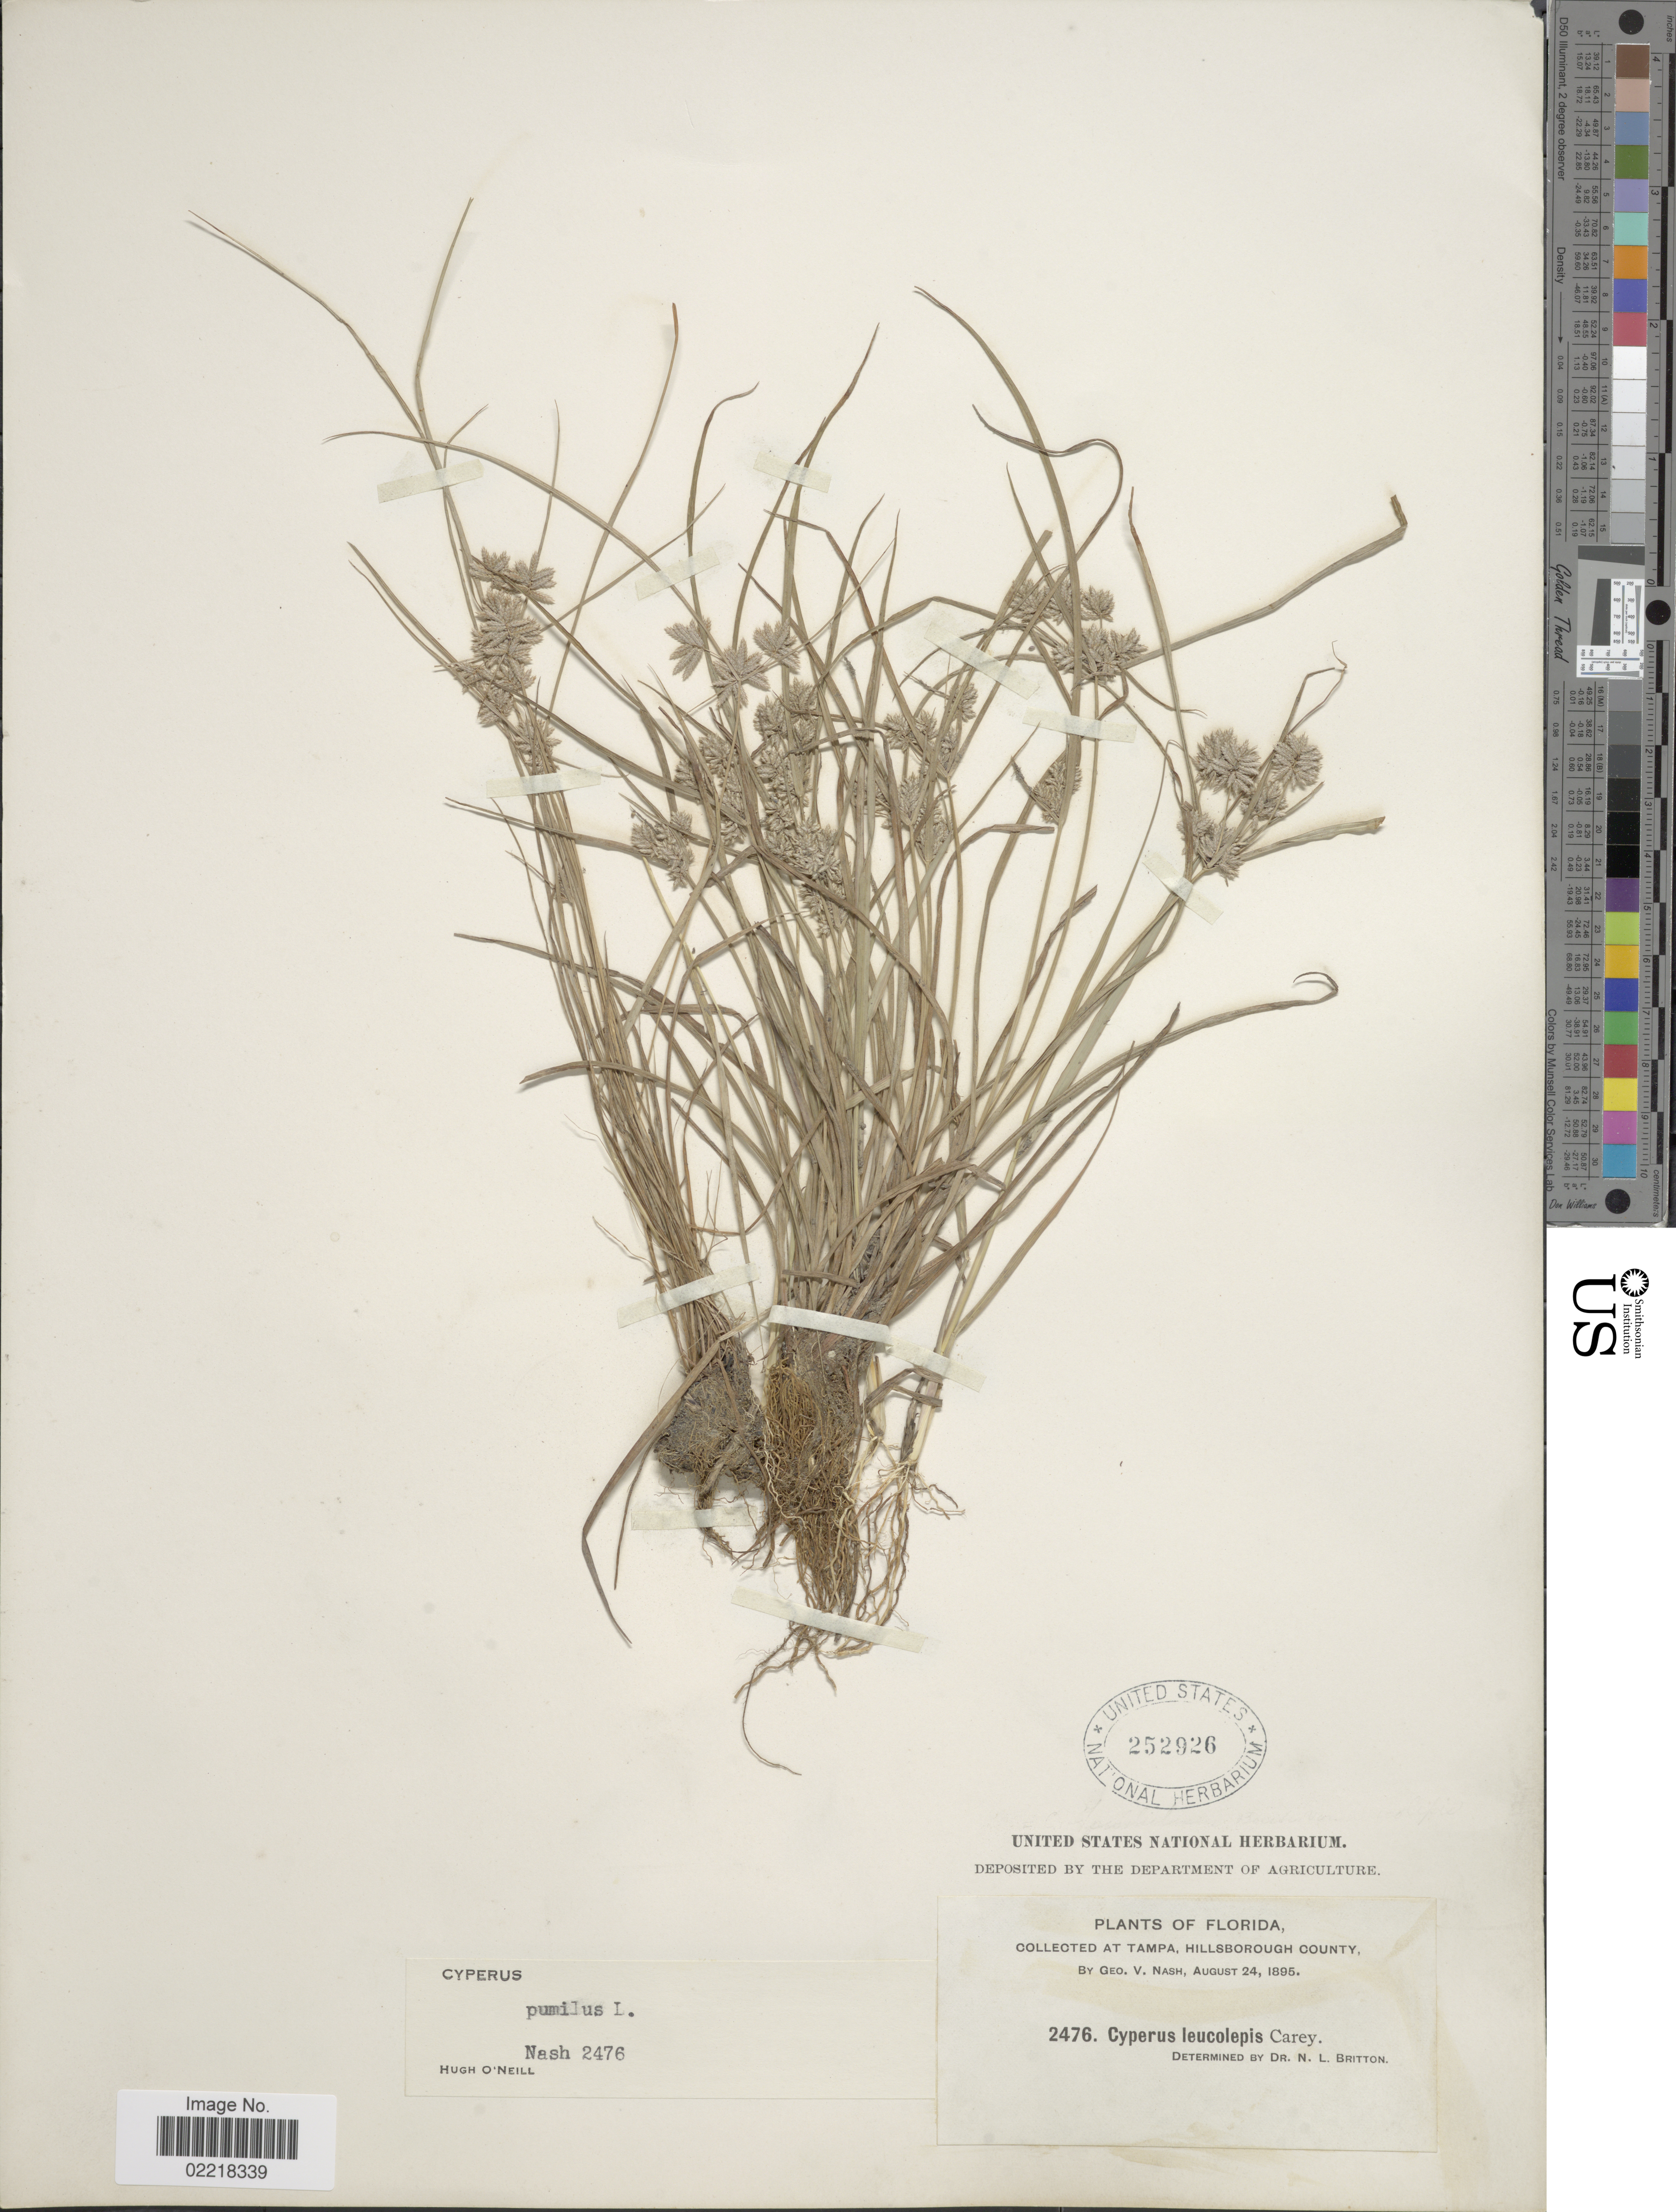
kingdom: Plantae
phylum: Tracheophyta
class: Liliopsida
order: Poales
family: Cyperaceae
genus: Cyperus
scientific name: Cyperus pumilus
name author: L.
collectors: G. V. Nash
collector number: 2476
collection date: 1895-08-24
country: United States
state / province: Florida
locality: Tampa, Hillsborough County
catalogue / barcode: US 252926